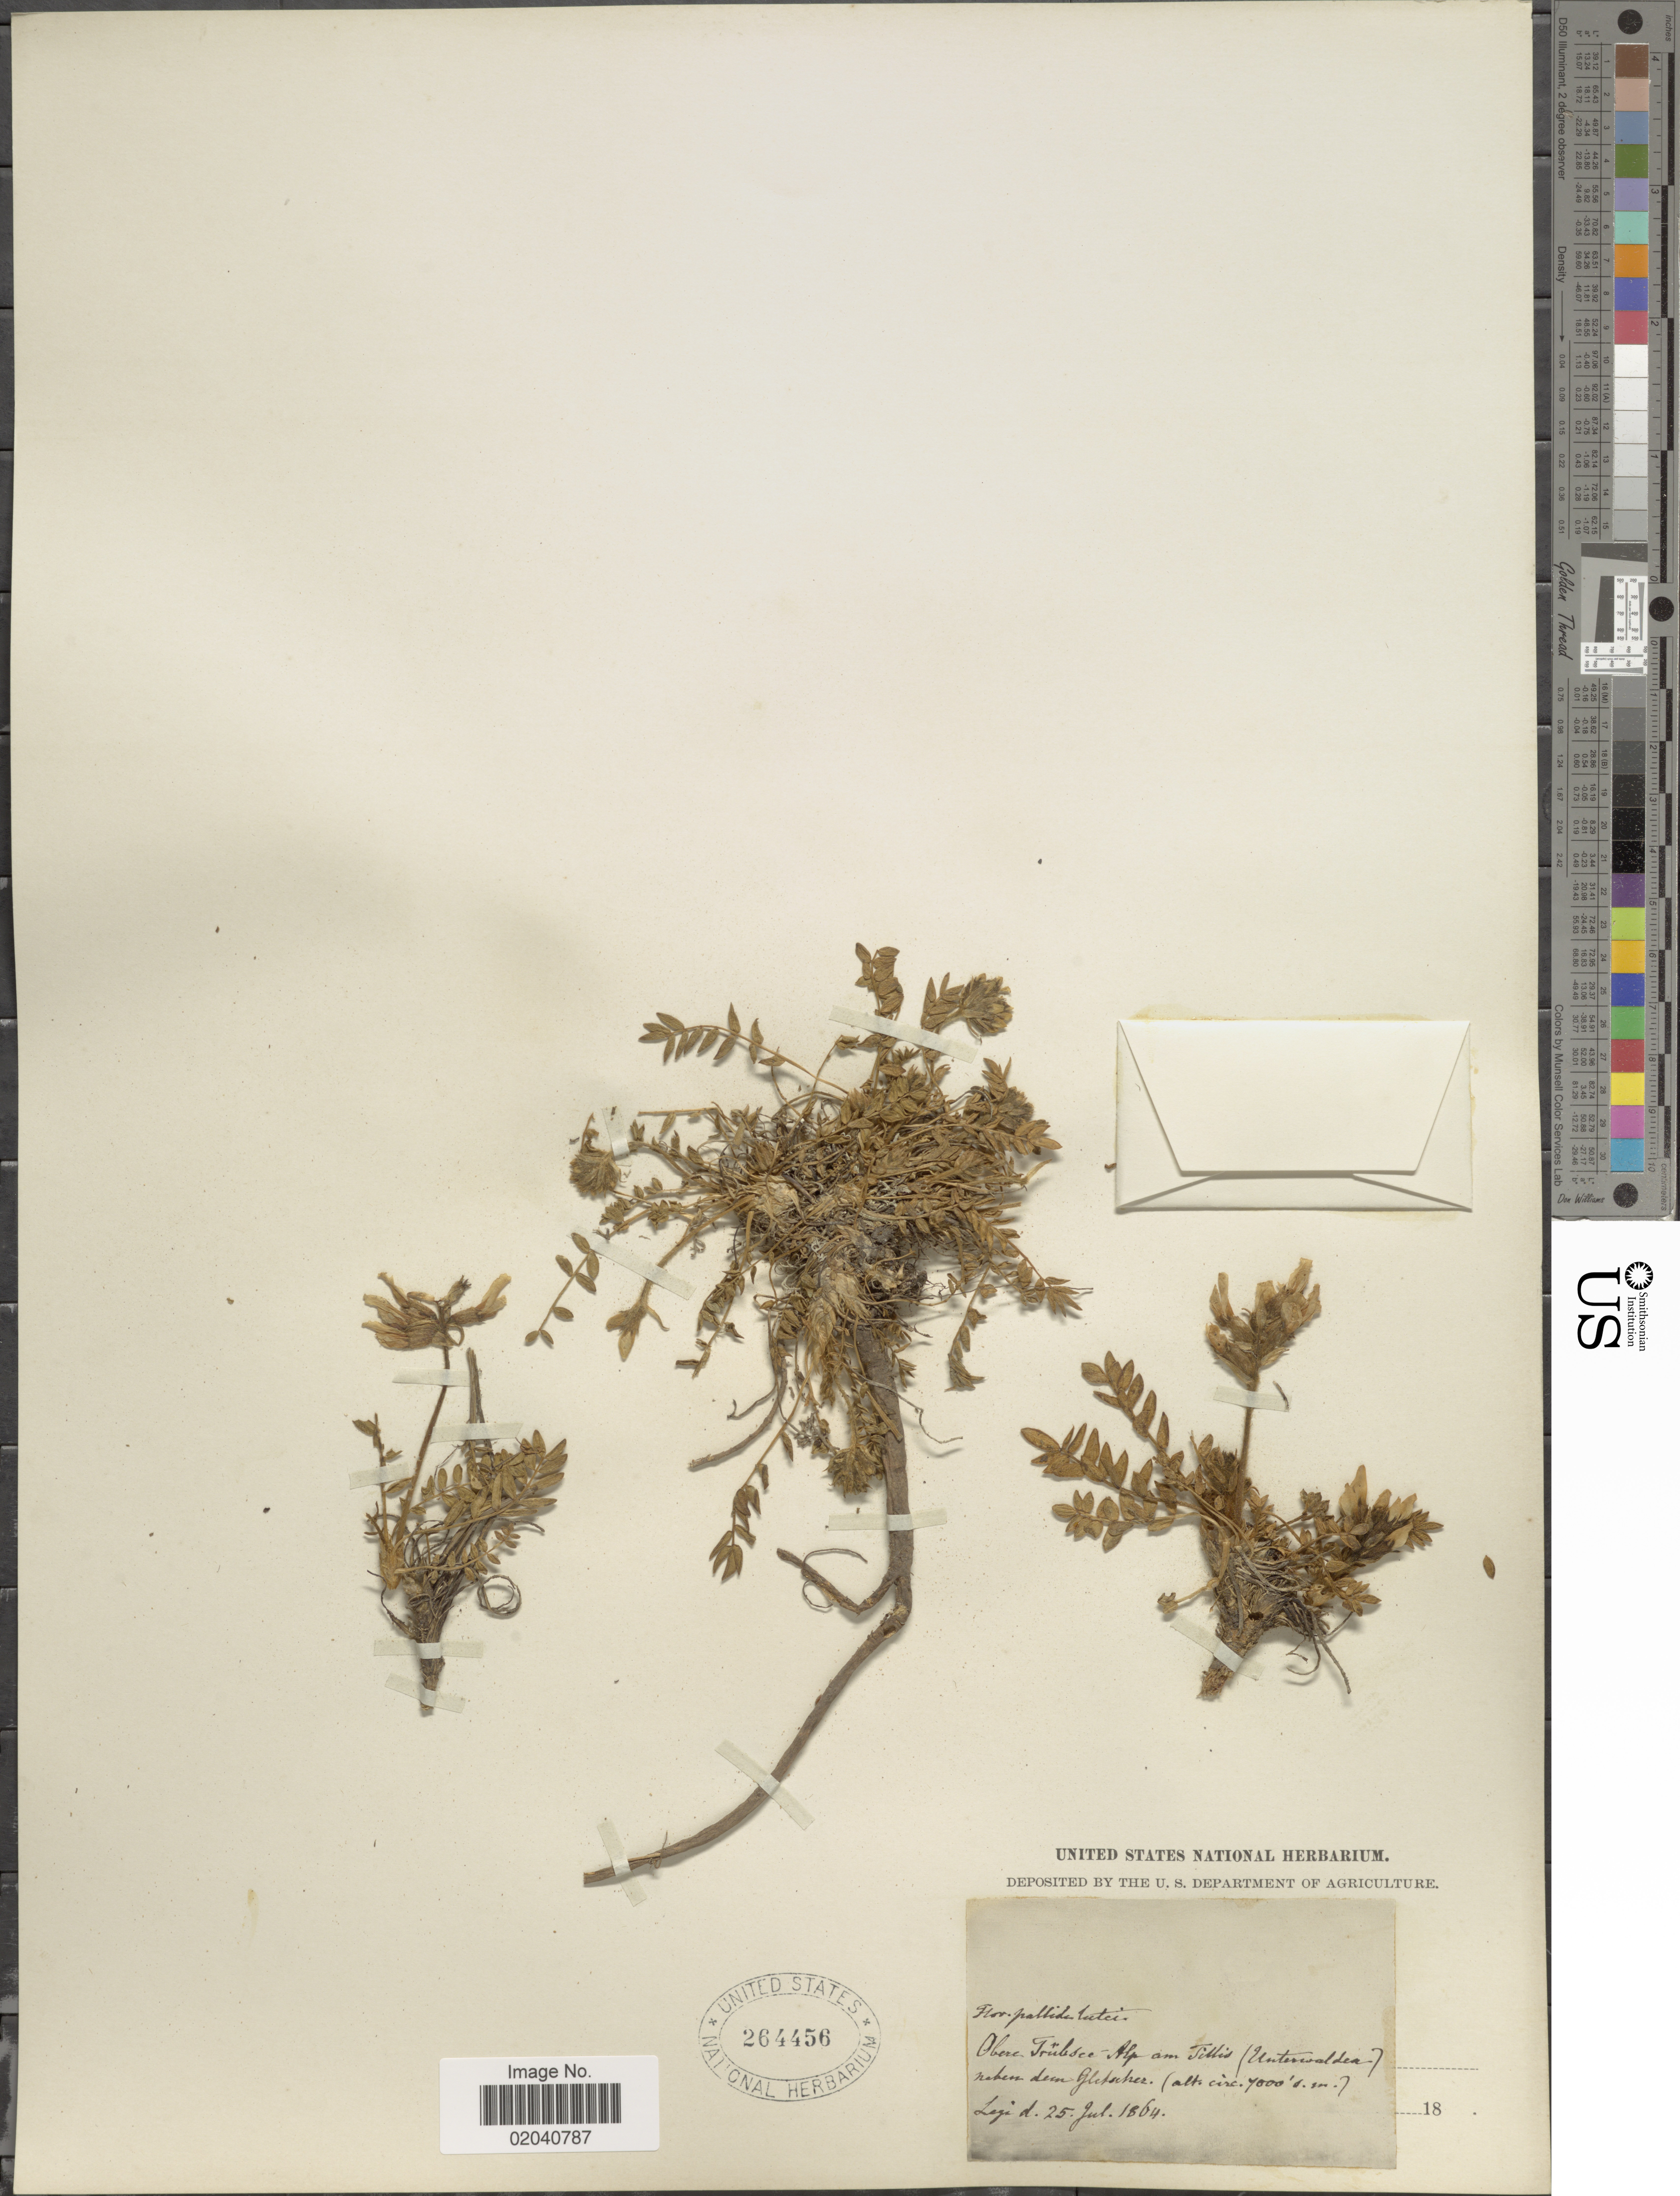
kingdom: Plantae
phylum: Tracheophyta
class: Magnoliopsida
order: Fabales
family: Fabaceae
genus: Oxytropis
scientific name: Oxytropis sp.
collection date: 1864-07-25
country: Switzerland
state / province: Obwalden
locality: Ober Trübsee-Alp am Titlis (Unterwalden) neben dem Gletscher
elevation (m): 2134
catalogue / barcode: US 264456